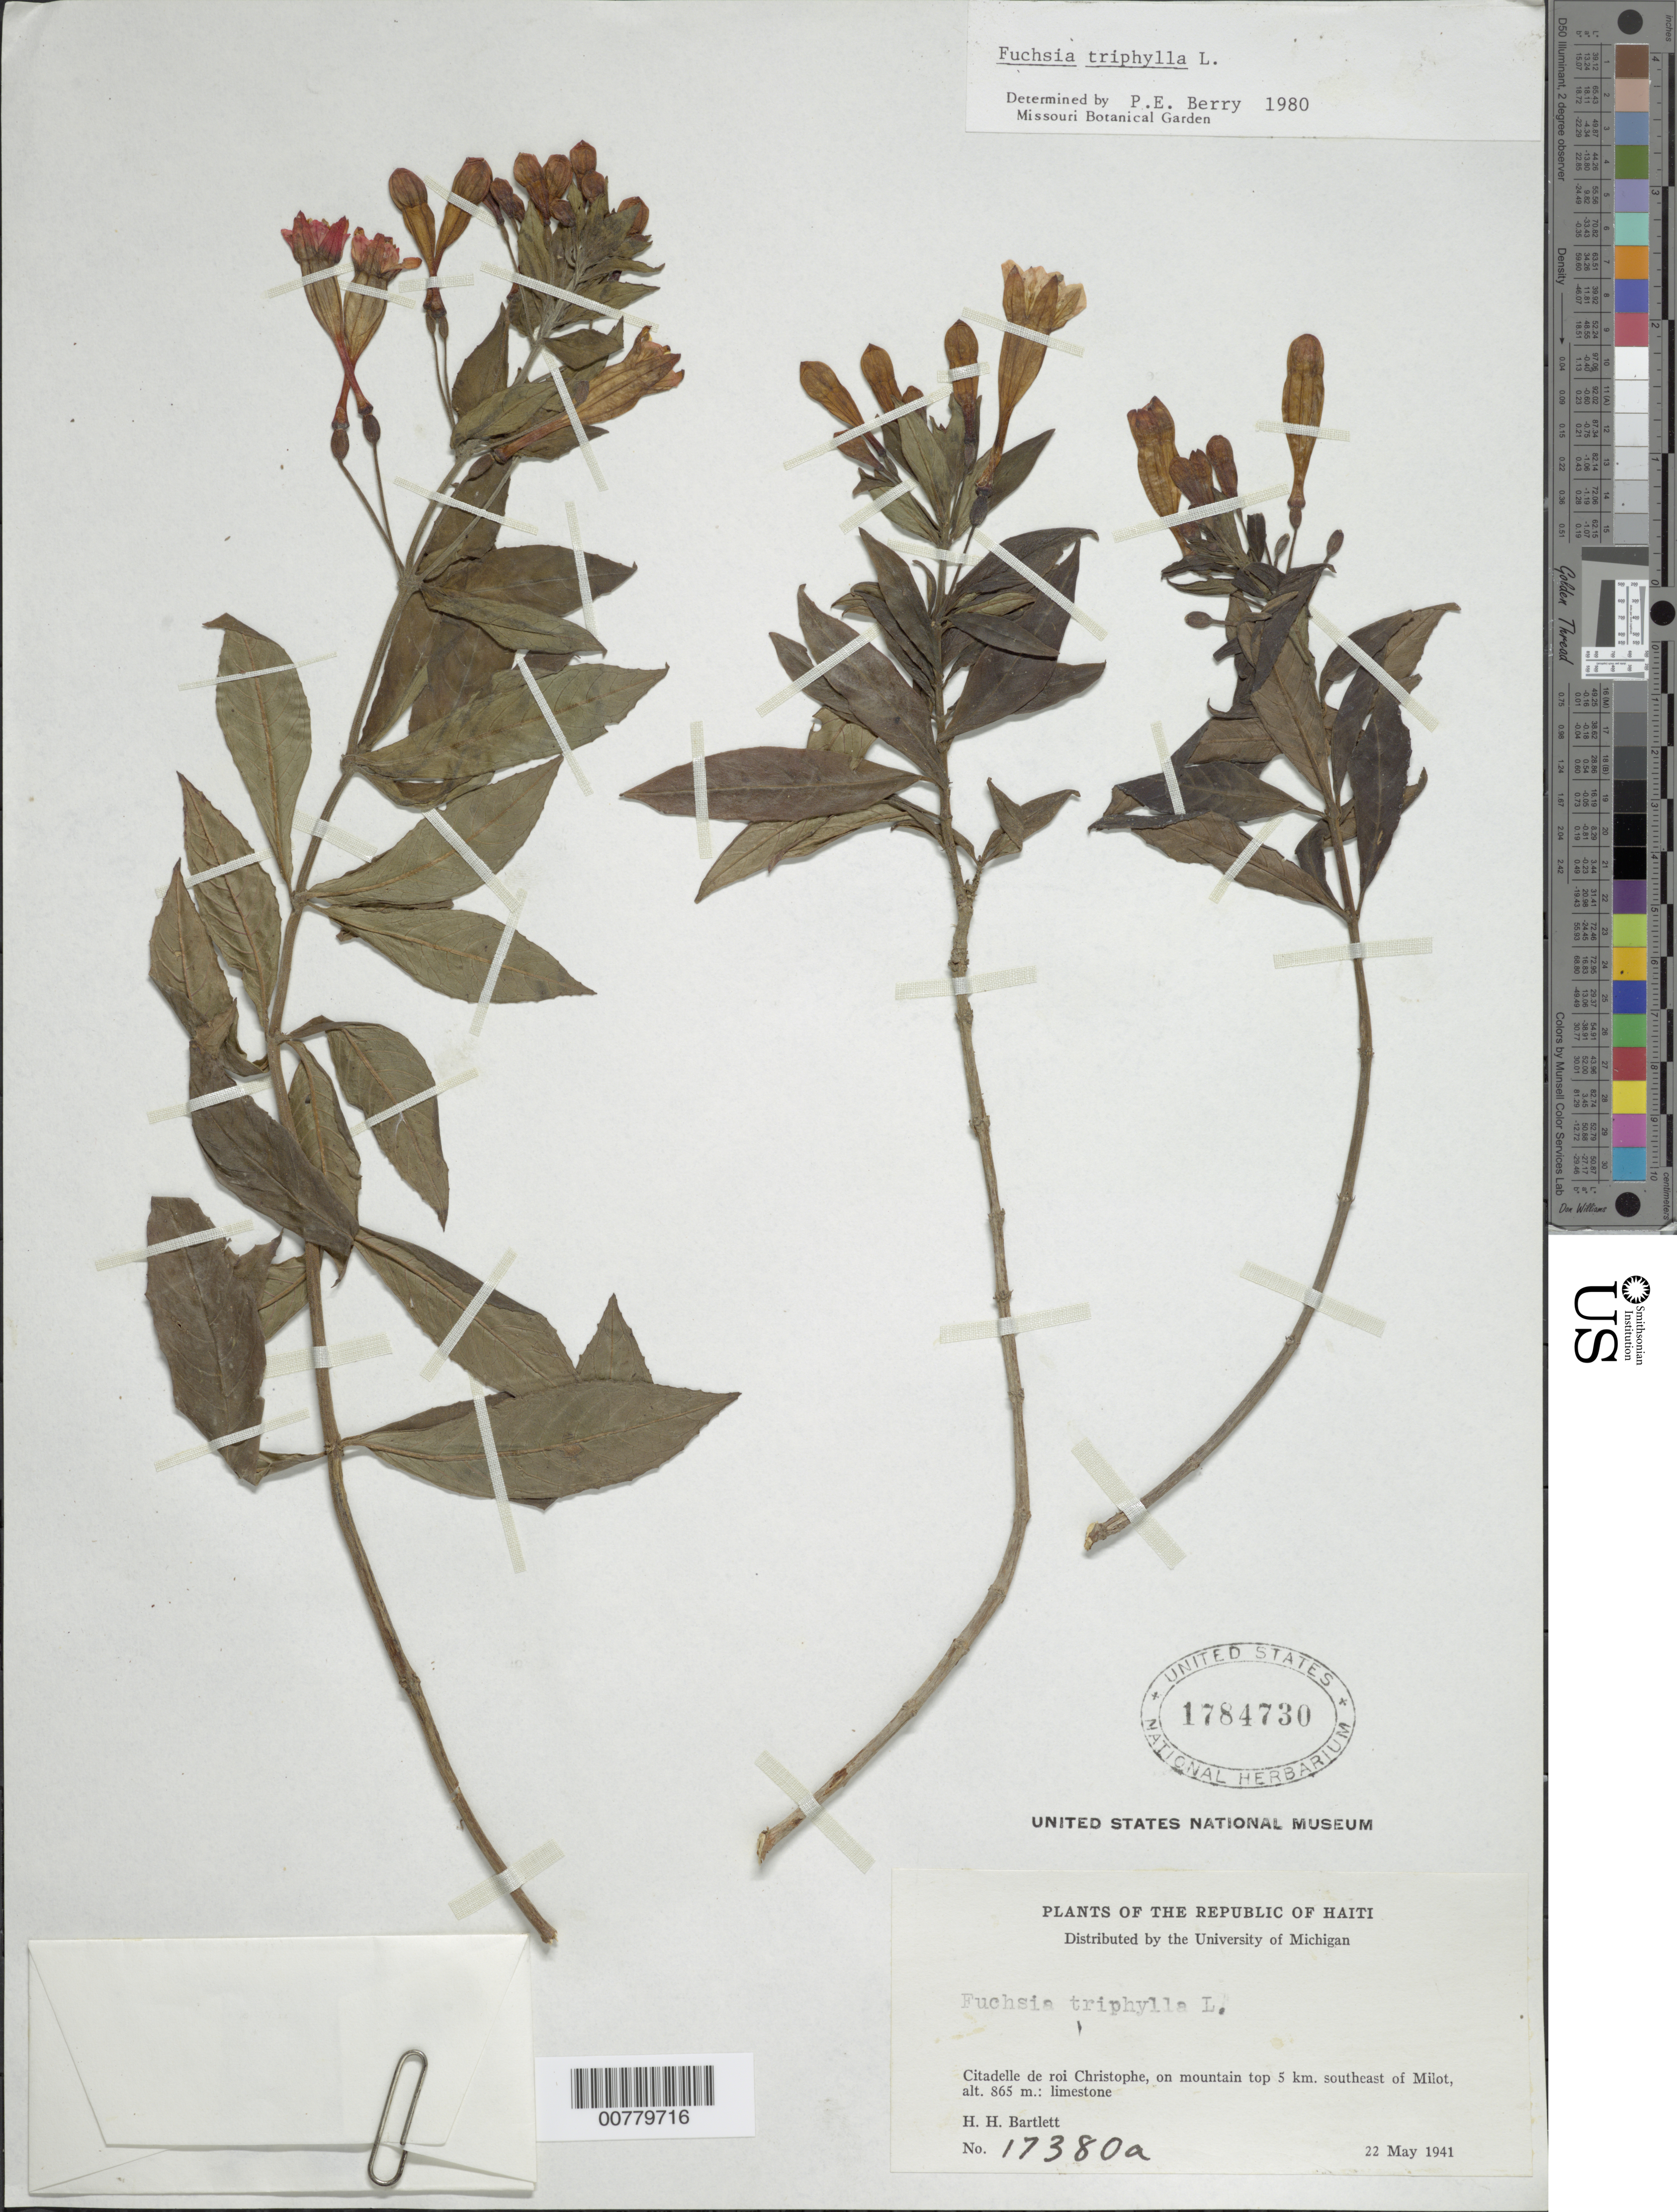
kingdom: Plantae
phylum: Tracheophyta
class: Magnoliopsida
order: Myrtales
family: Onagraceae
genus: Fuchsia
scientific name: Fuchsia triphylla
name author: L.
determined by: Berry, P. E., (WIS), University of Wisconsin - Madison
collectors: H. H. Bartlett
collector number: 17380a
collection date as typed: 22 May 1941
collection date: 1941-05-22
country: Haiti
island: Hispaniola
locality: Citadelle de roi Christophe, on mountain top 5 km southeast of Milot.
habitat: Limestone.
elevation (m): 865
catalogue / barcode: US 1784730